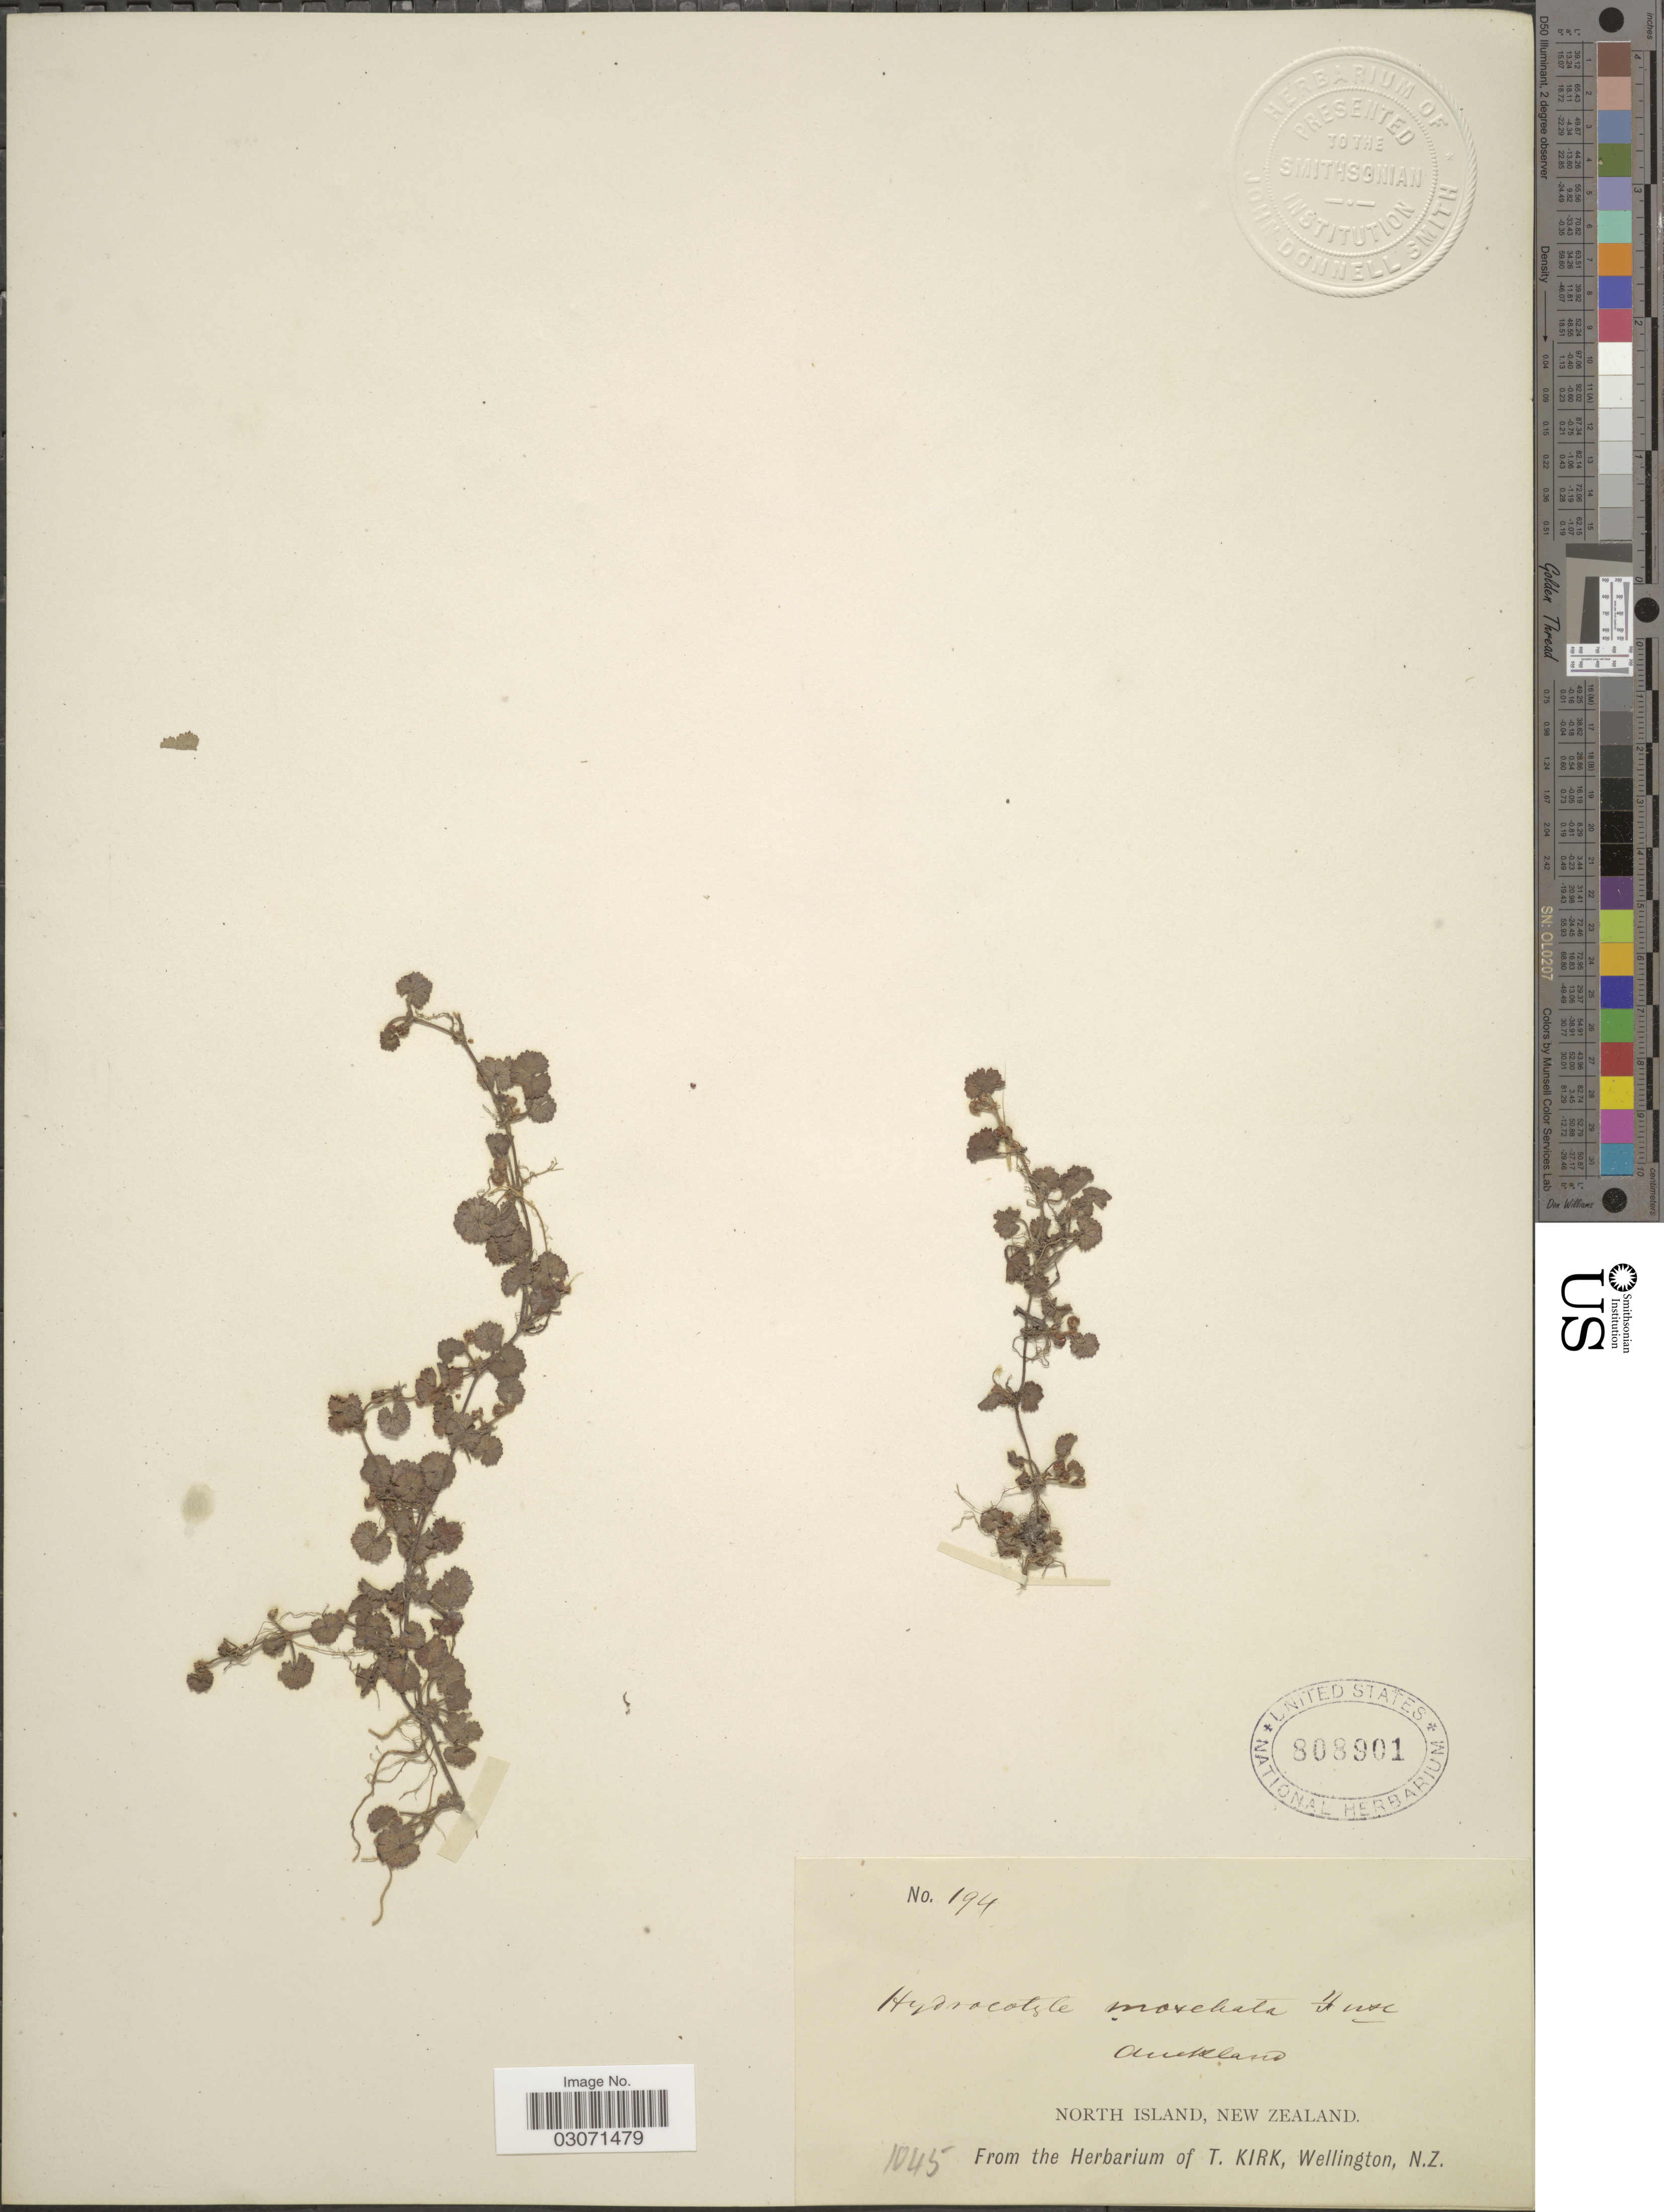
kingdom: Plantae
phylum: Tracheophyta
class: Magnoliopsida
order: Apiales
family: Araliaceae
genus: Hydrocotyle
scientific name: Hydrocotyle moschata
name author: G. Forst.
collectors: ex herb. T. Kirk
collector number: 194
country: New Zealand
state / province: Auckland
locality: North Island.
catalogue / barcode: US 808901